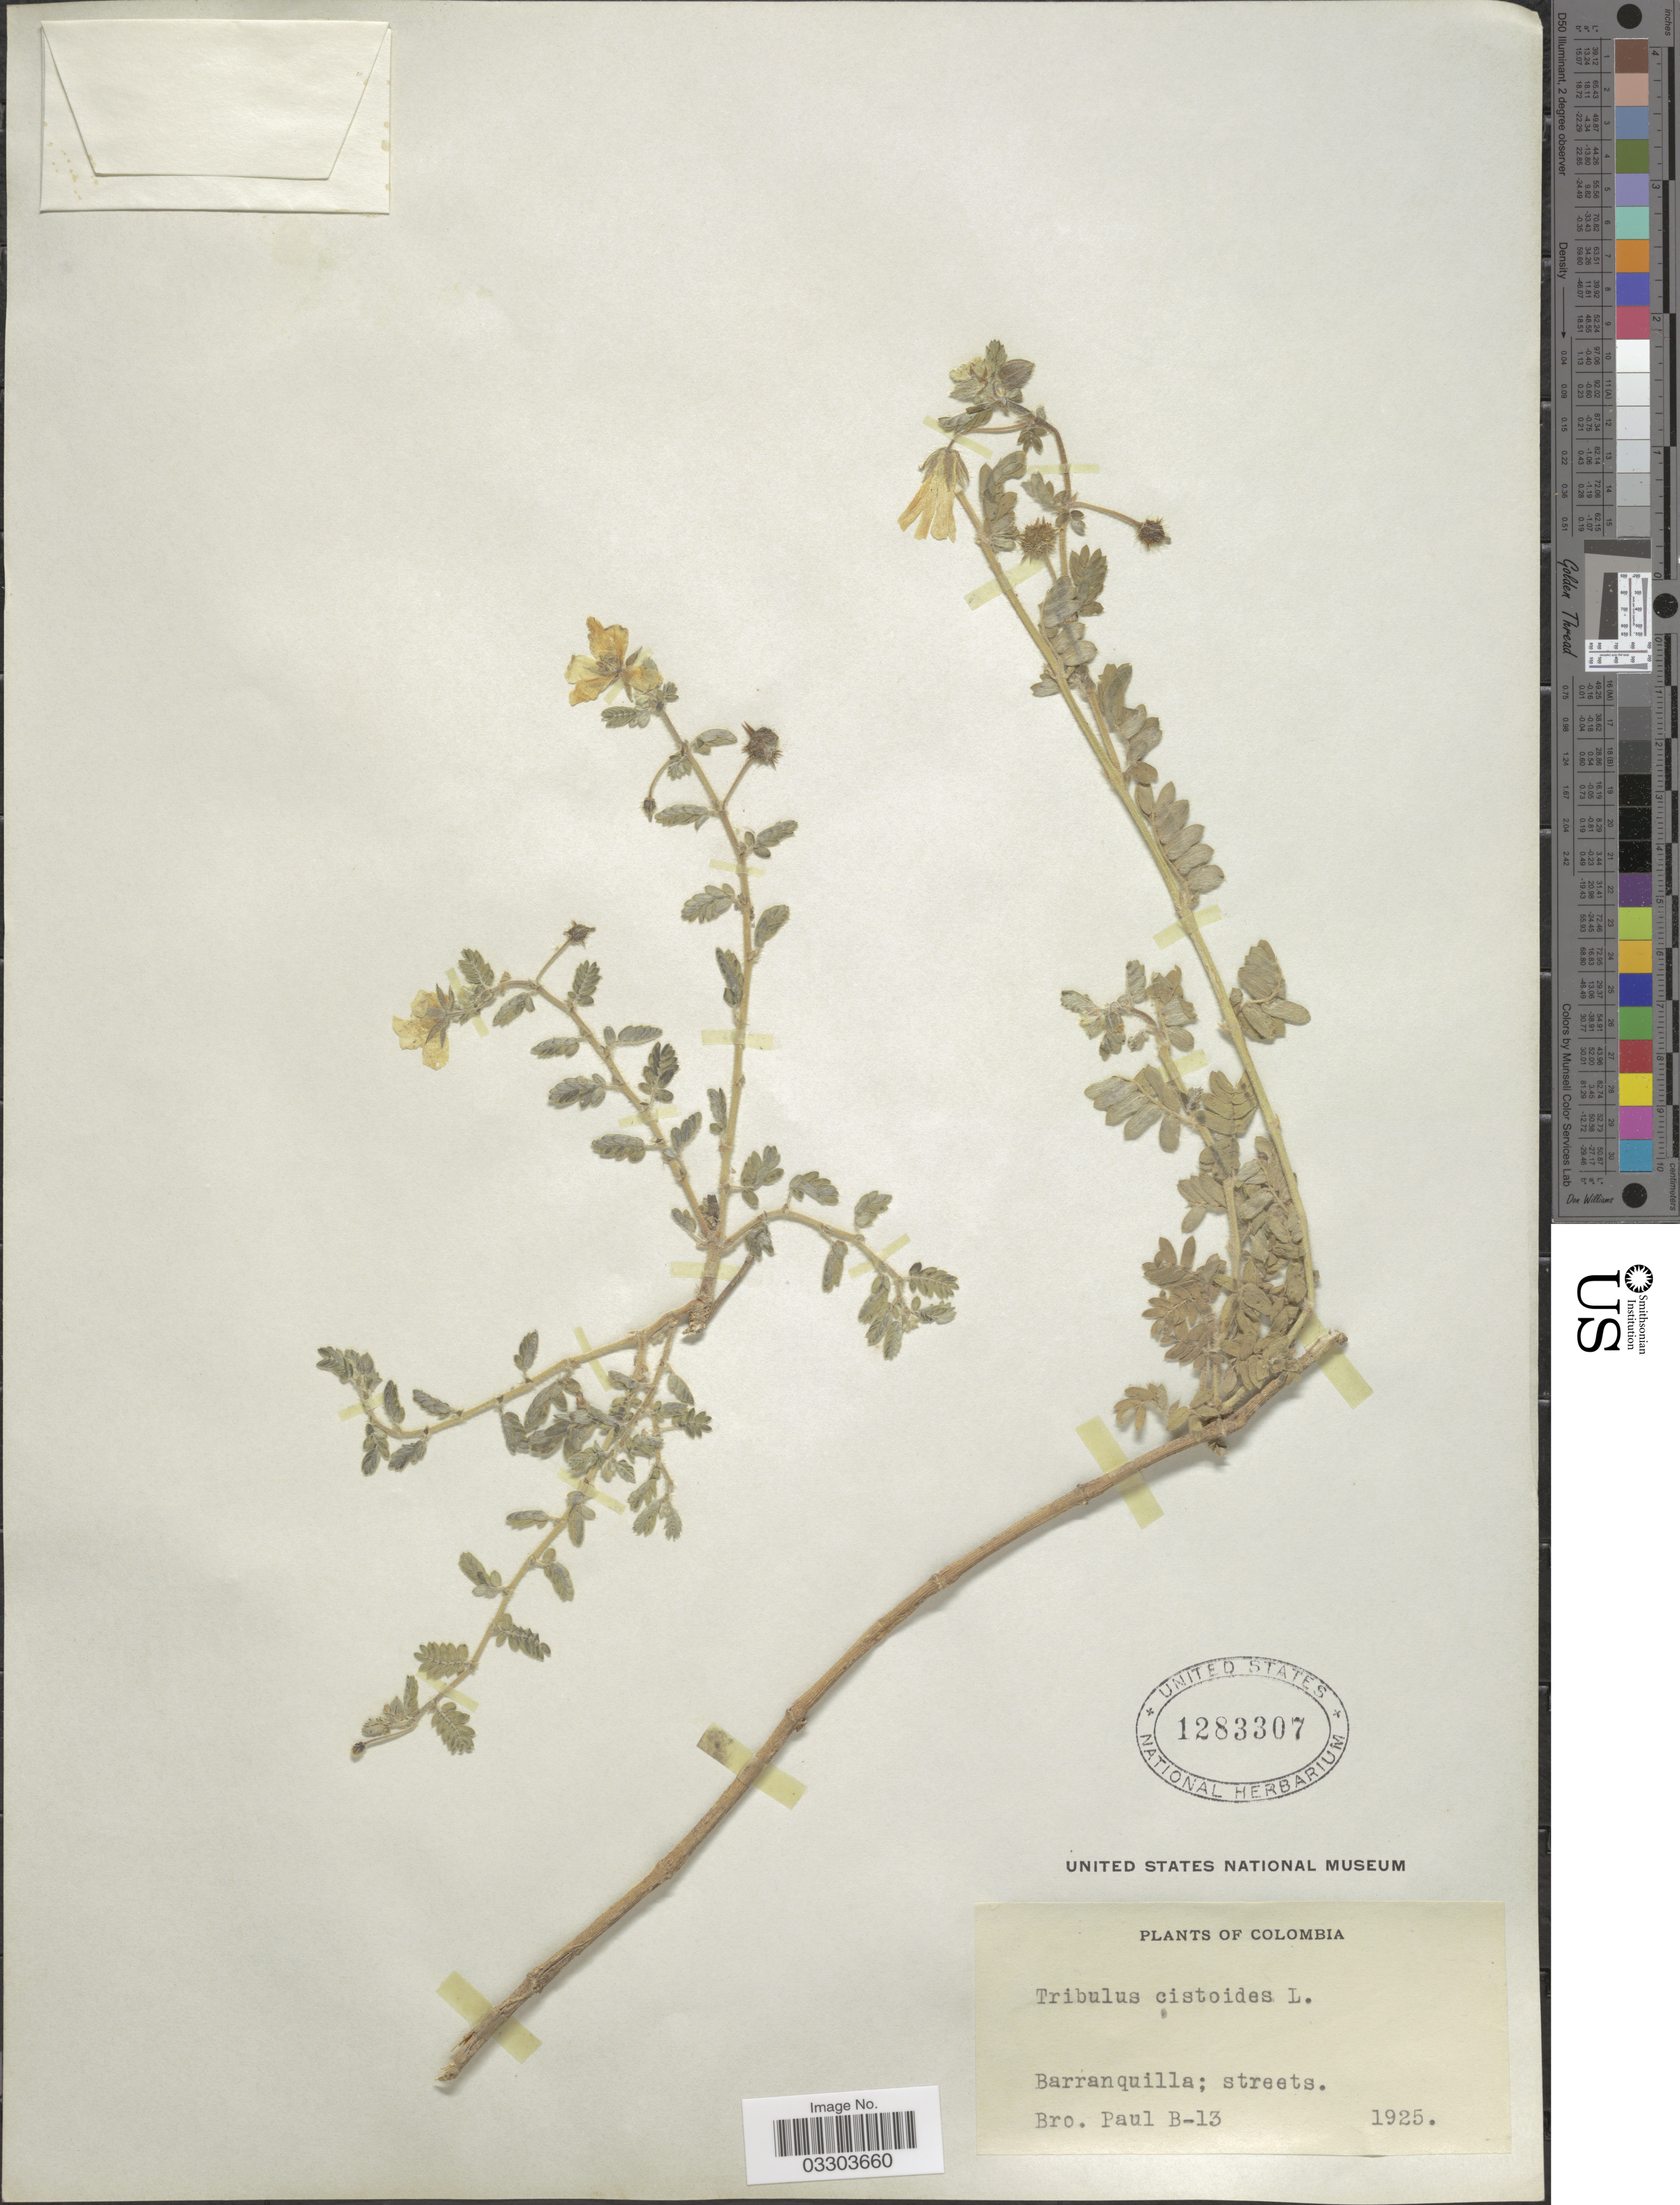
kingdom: Plantae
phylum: Tracheophyta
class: Magnoliopsida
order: Zygophyllales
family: Zygophyllaceae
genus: Tribulus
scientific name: Tribulus cistoides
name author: L.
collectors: B. Paul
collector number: B-13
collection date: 1925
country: Colombia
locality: Barranquilla; streets.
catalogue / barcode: US 1283307